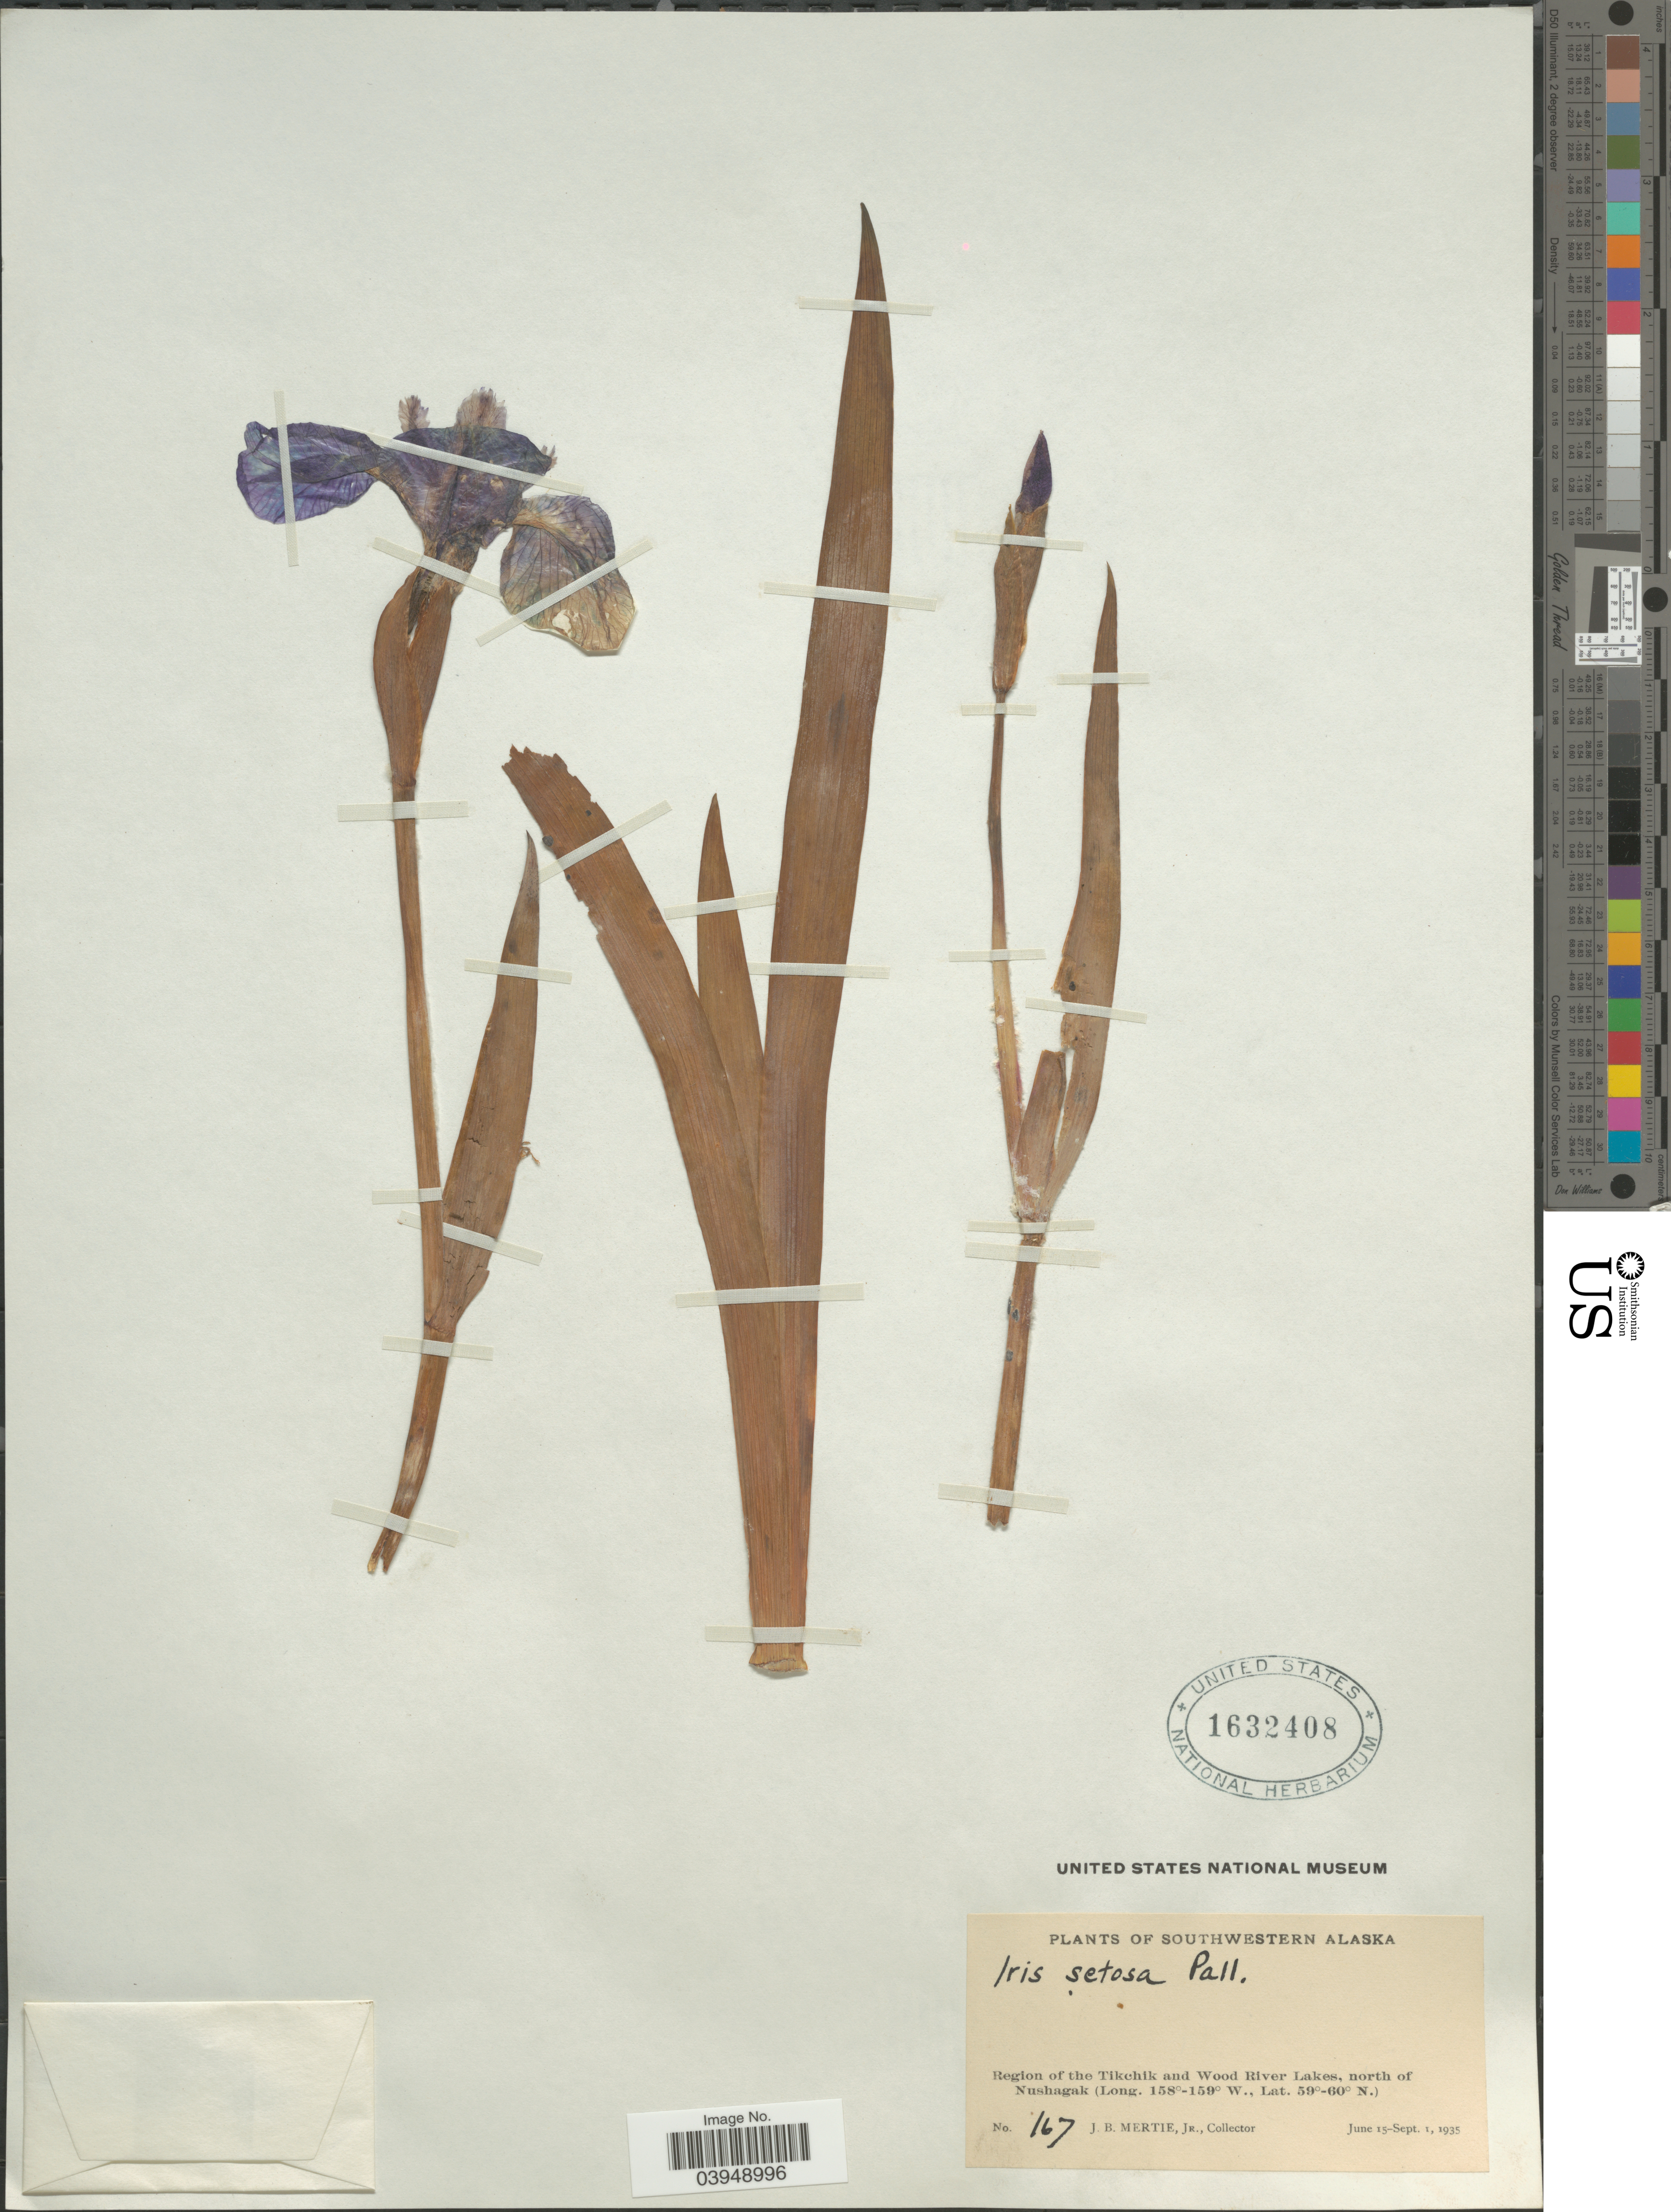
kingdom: Plantae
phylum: Tracheophyta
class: Liliopsida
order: Asparagales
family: Iridaceae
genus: Iris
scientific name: Iris setosa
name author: Pall. ex Link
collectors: J. Mertie Jr.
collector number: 167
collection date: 1935-06-15/1935-09-01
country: United States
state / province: Alaska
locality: Southwestern Alaska. Region of the Tikchik and Wood River Lakes, north of Nushagak.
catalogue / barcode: US 1632408